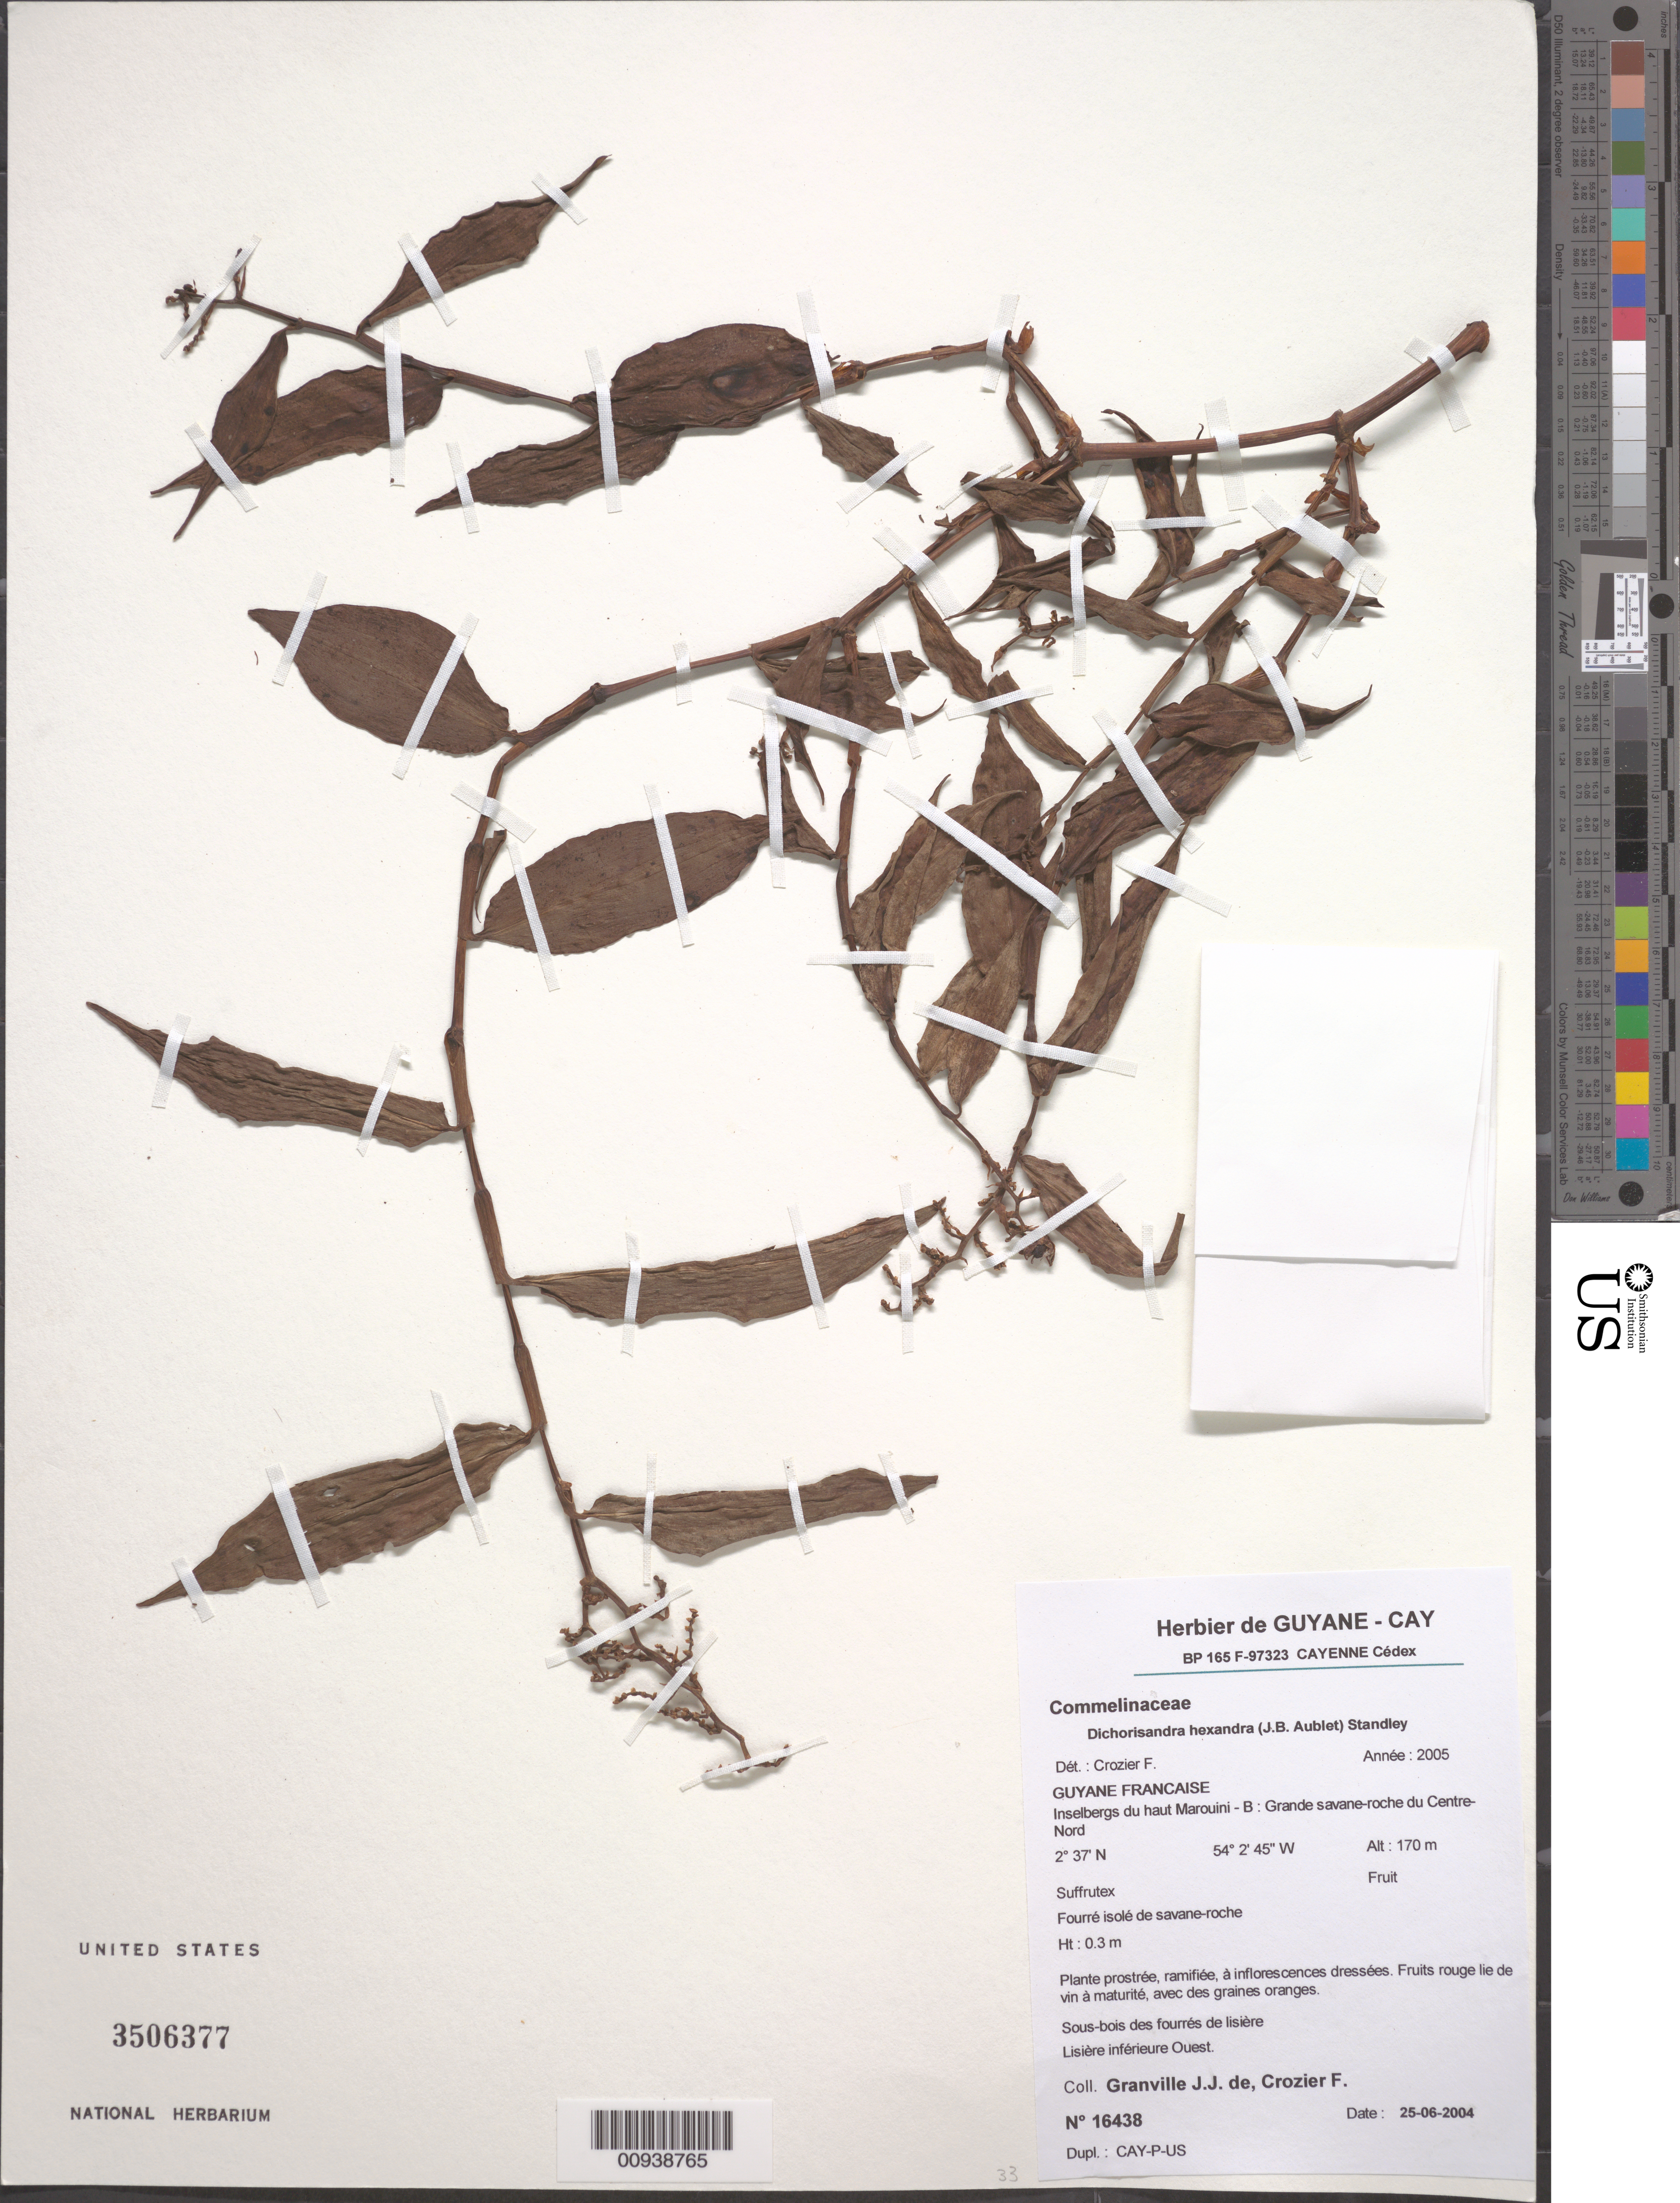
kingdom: Plantae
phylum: Tracheophyta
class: Liliopsida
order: Commelinales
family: Commelinaceae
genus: Dichorisandra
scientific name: Dichorisandra hexandra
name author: (Aubl.) Standl.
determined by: Crozier, F.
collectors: J.-J. de Granville & F. Crozier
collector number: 16438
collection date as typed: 25-Jun-04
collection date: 2004-06-25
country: French Guiana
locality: Haut Marouini-B; grande savane-roche du Centre-Nord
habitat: Fourré isolé de savane-roche, lisière inférieure Ouest; sous bois des fourrés de lisière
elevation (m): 170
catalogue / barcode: US 3506377